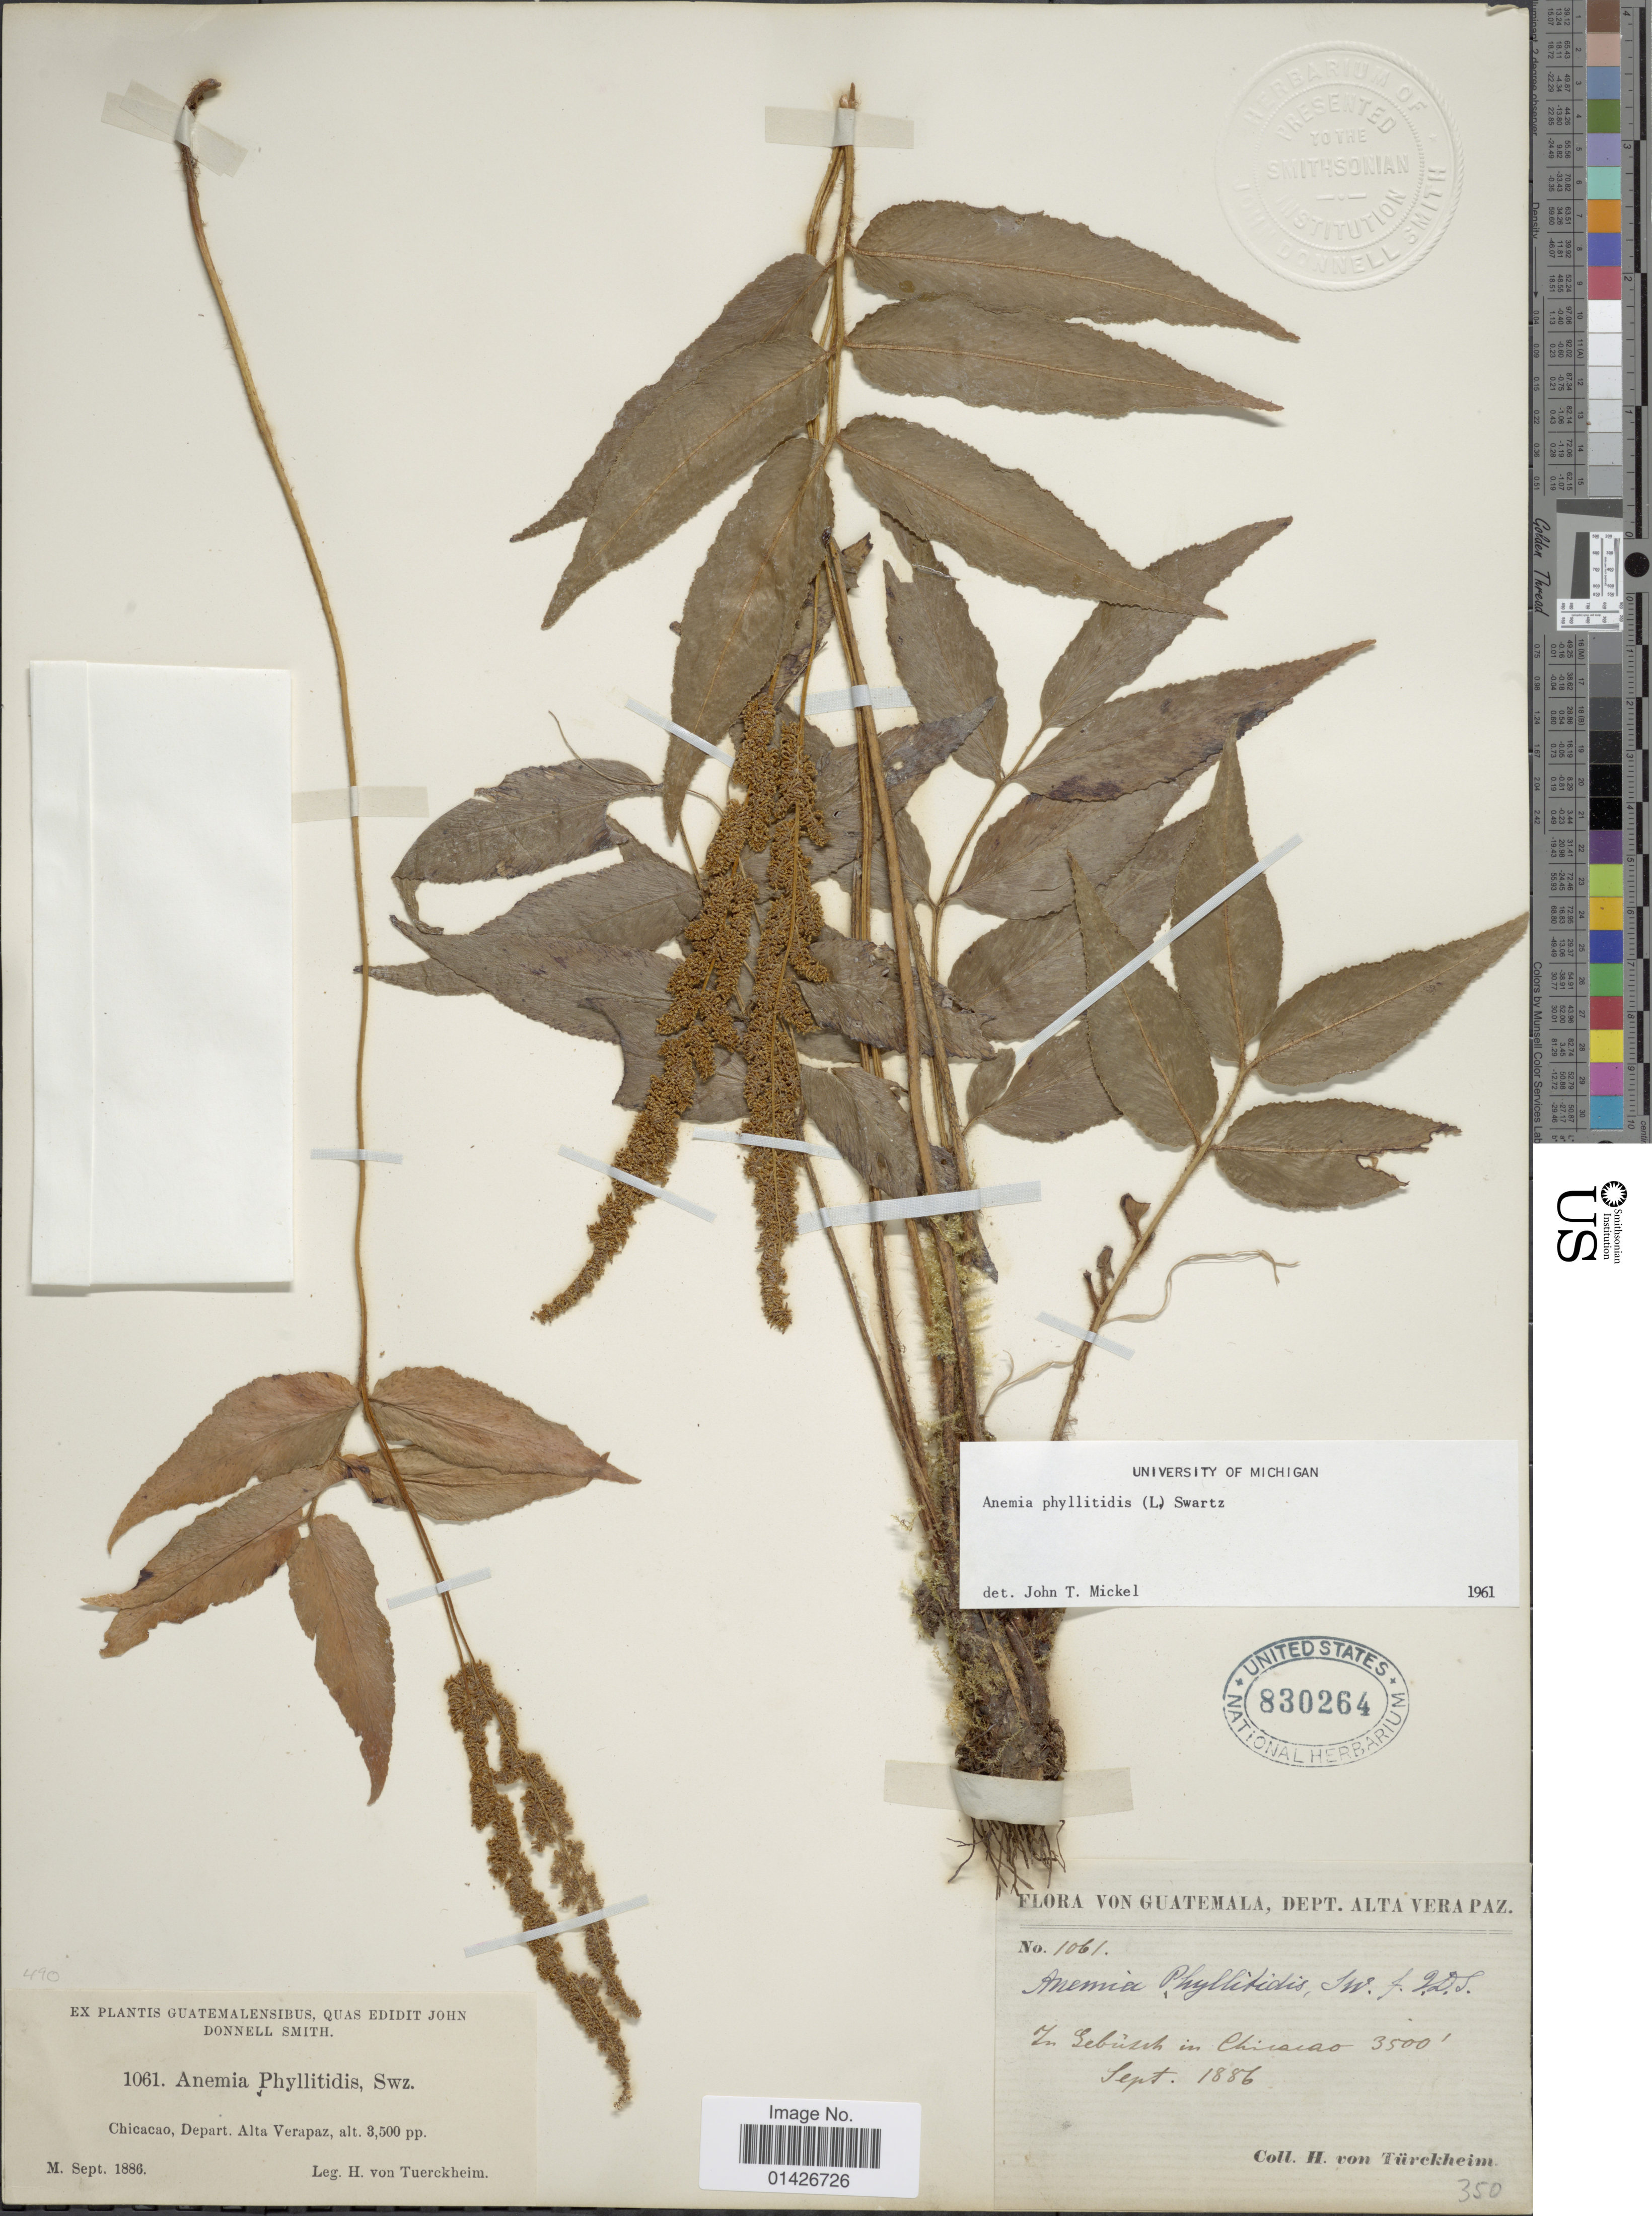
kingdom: Plantae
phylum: Tracheophyta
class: Polypodiopsida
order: Schizaeales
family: Anemiaceae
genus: Anemia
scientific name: Anemia phyllitidis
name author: (L.) Sw.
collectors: H. von Türckheim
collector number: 1061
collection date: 1886-09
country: Guatemala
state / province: Alta Verapaz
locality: Chicacao, Depart Alta Verapaz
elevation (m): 1067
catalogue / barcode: US 830264